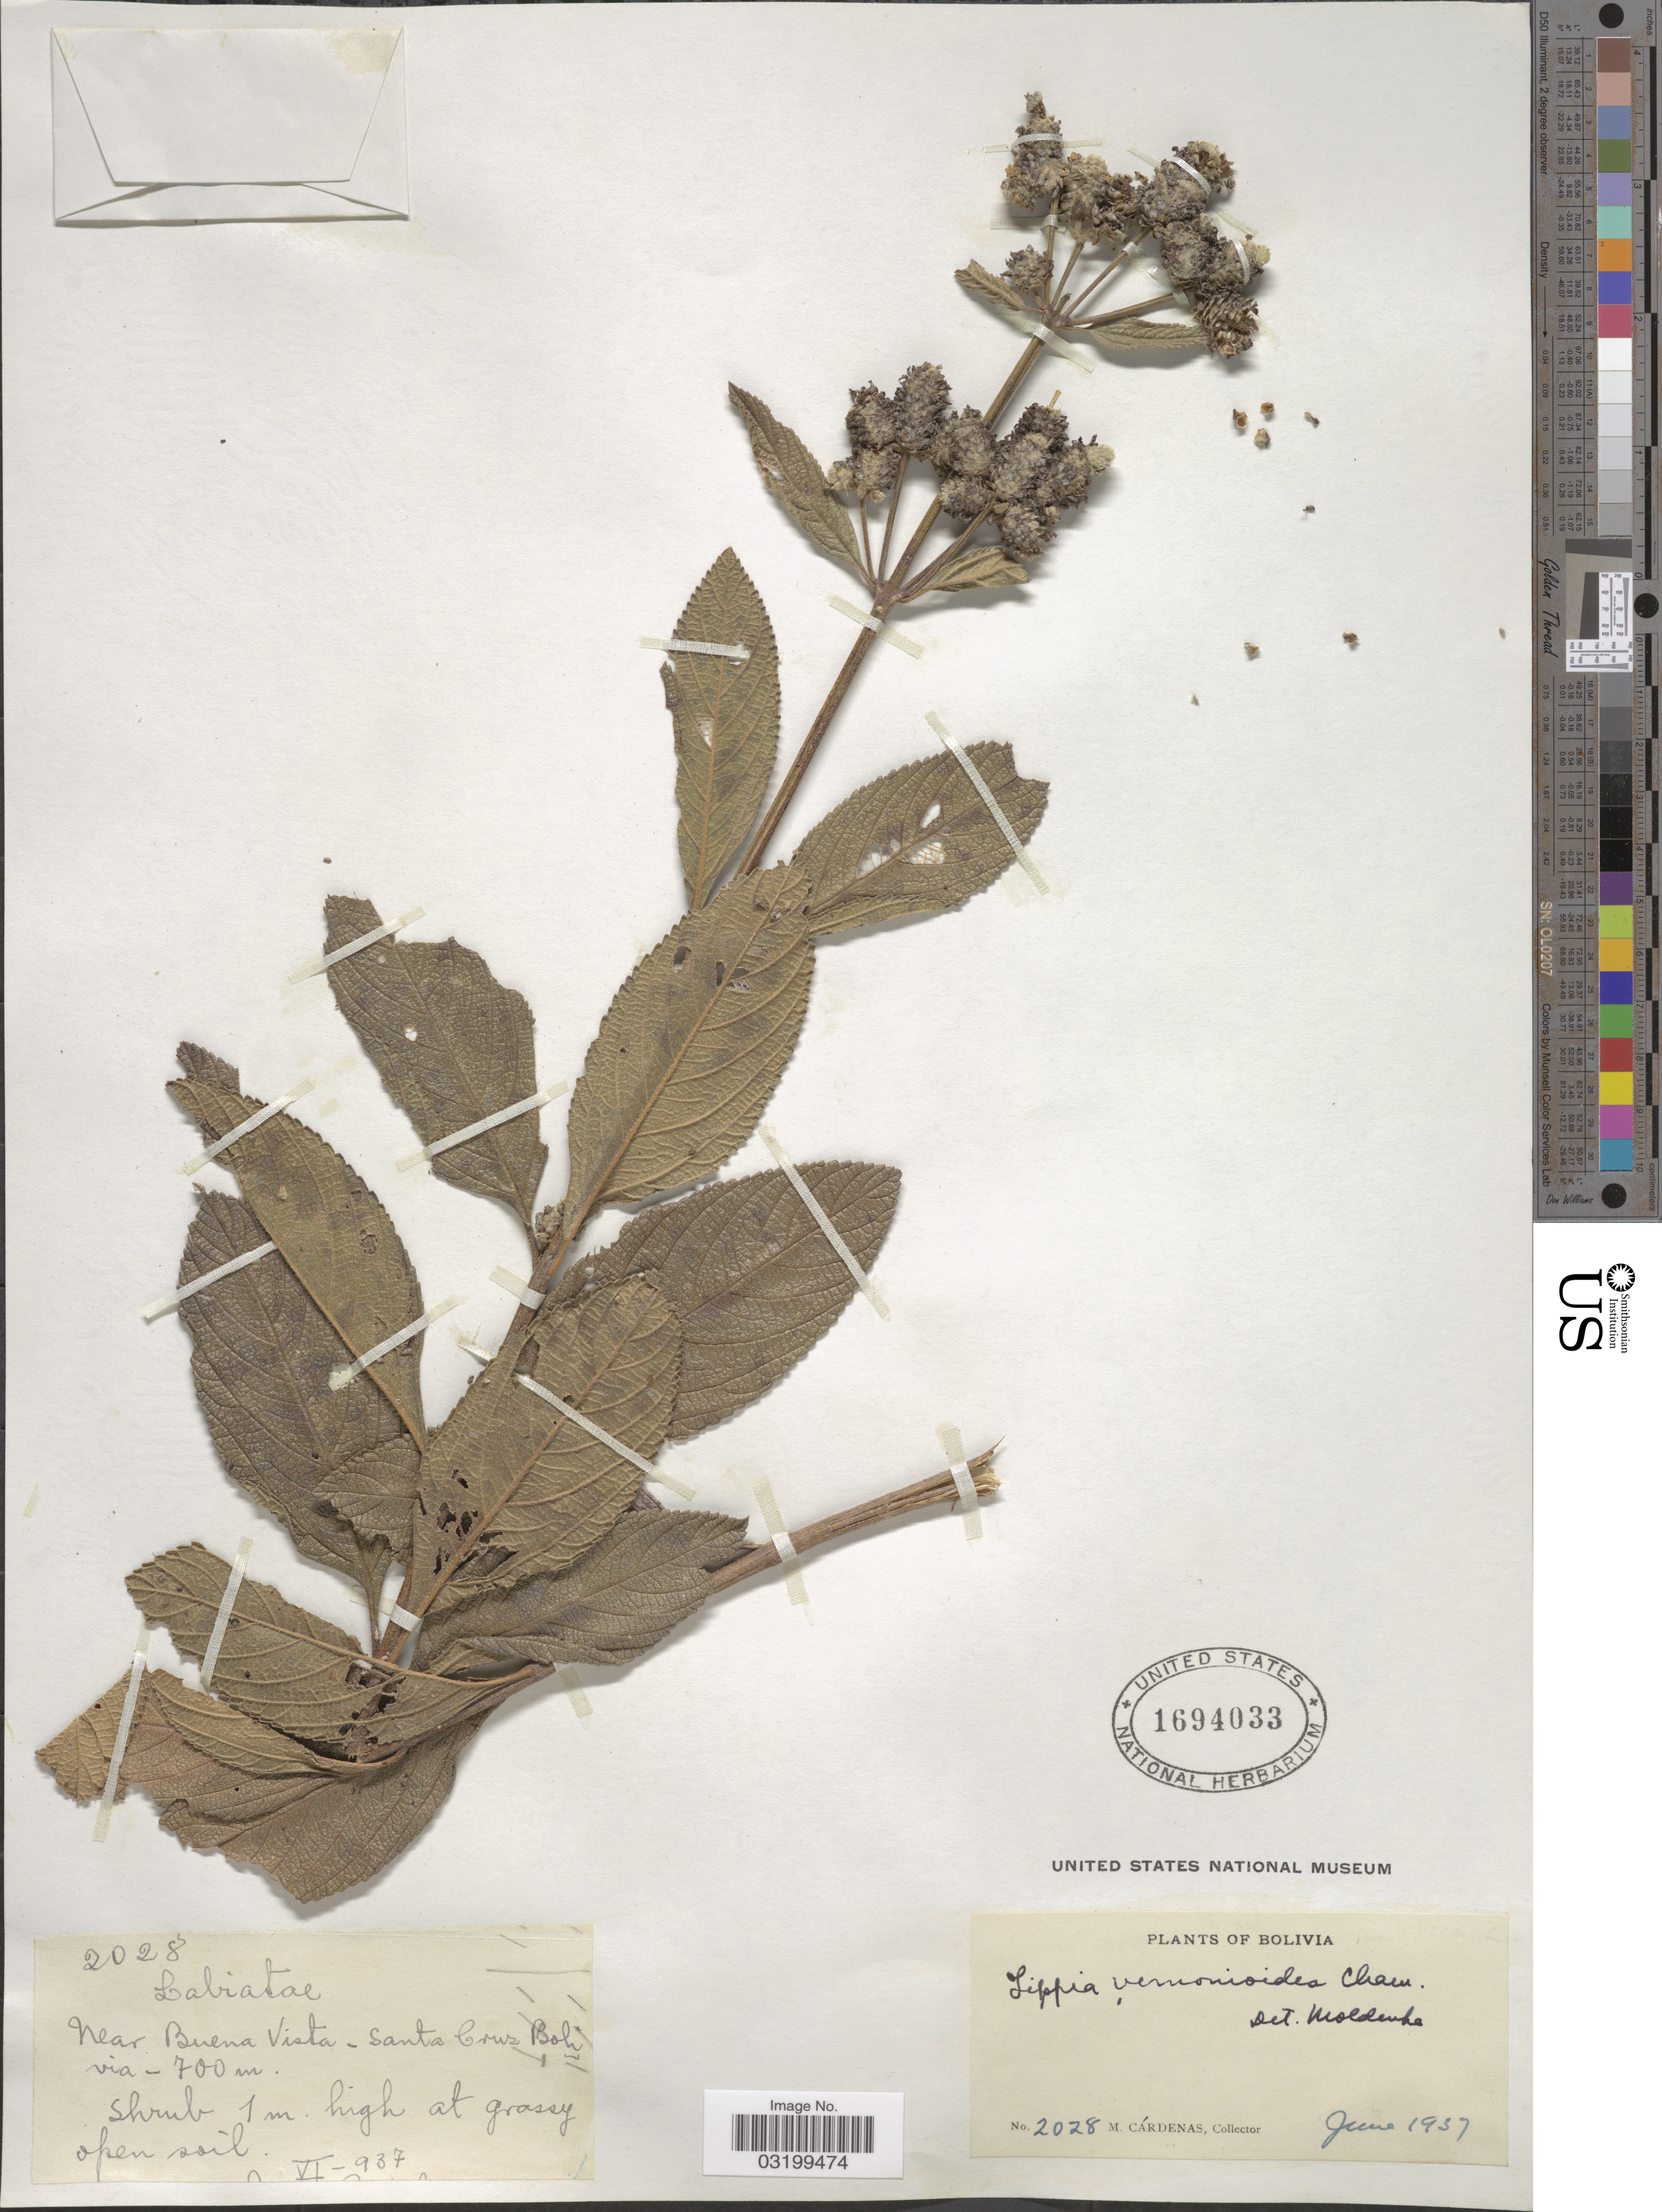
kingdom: Plantae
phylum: Tracheophyta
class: Magnoliopsida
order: Lamiales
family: Verbenaceae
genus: Lippia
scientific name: Lippia vernonioides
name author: Cham.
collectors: M. Cárdenas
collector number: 2028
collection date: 1937-06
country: Bolivia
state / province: Santa Cruz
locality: Near Buena Vista.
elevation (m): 700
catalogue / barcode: US 1694033